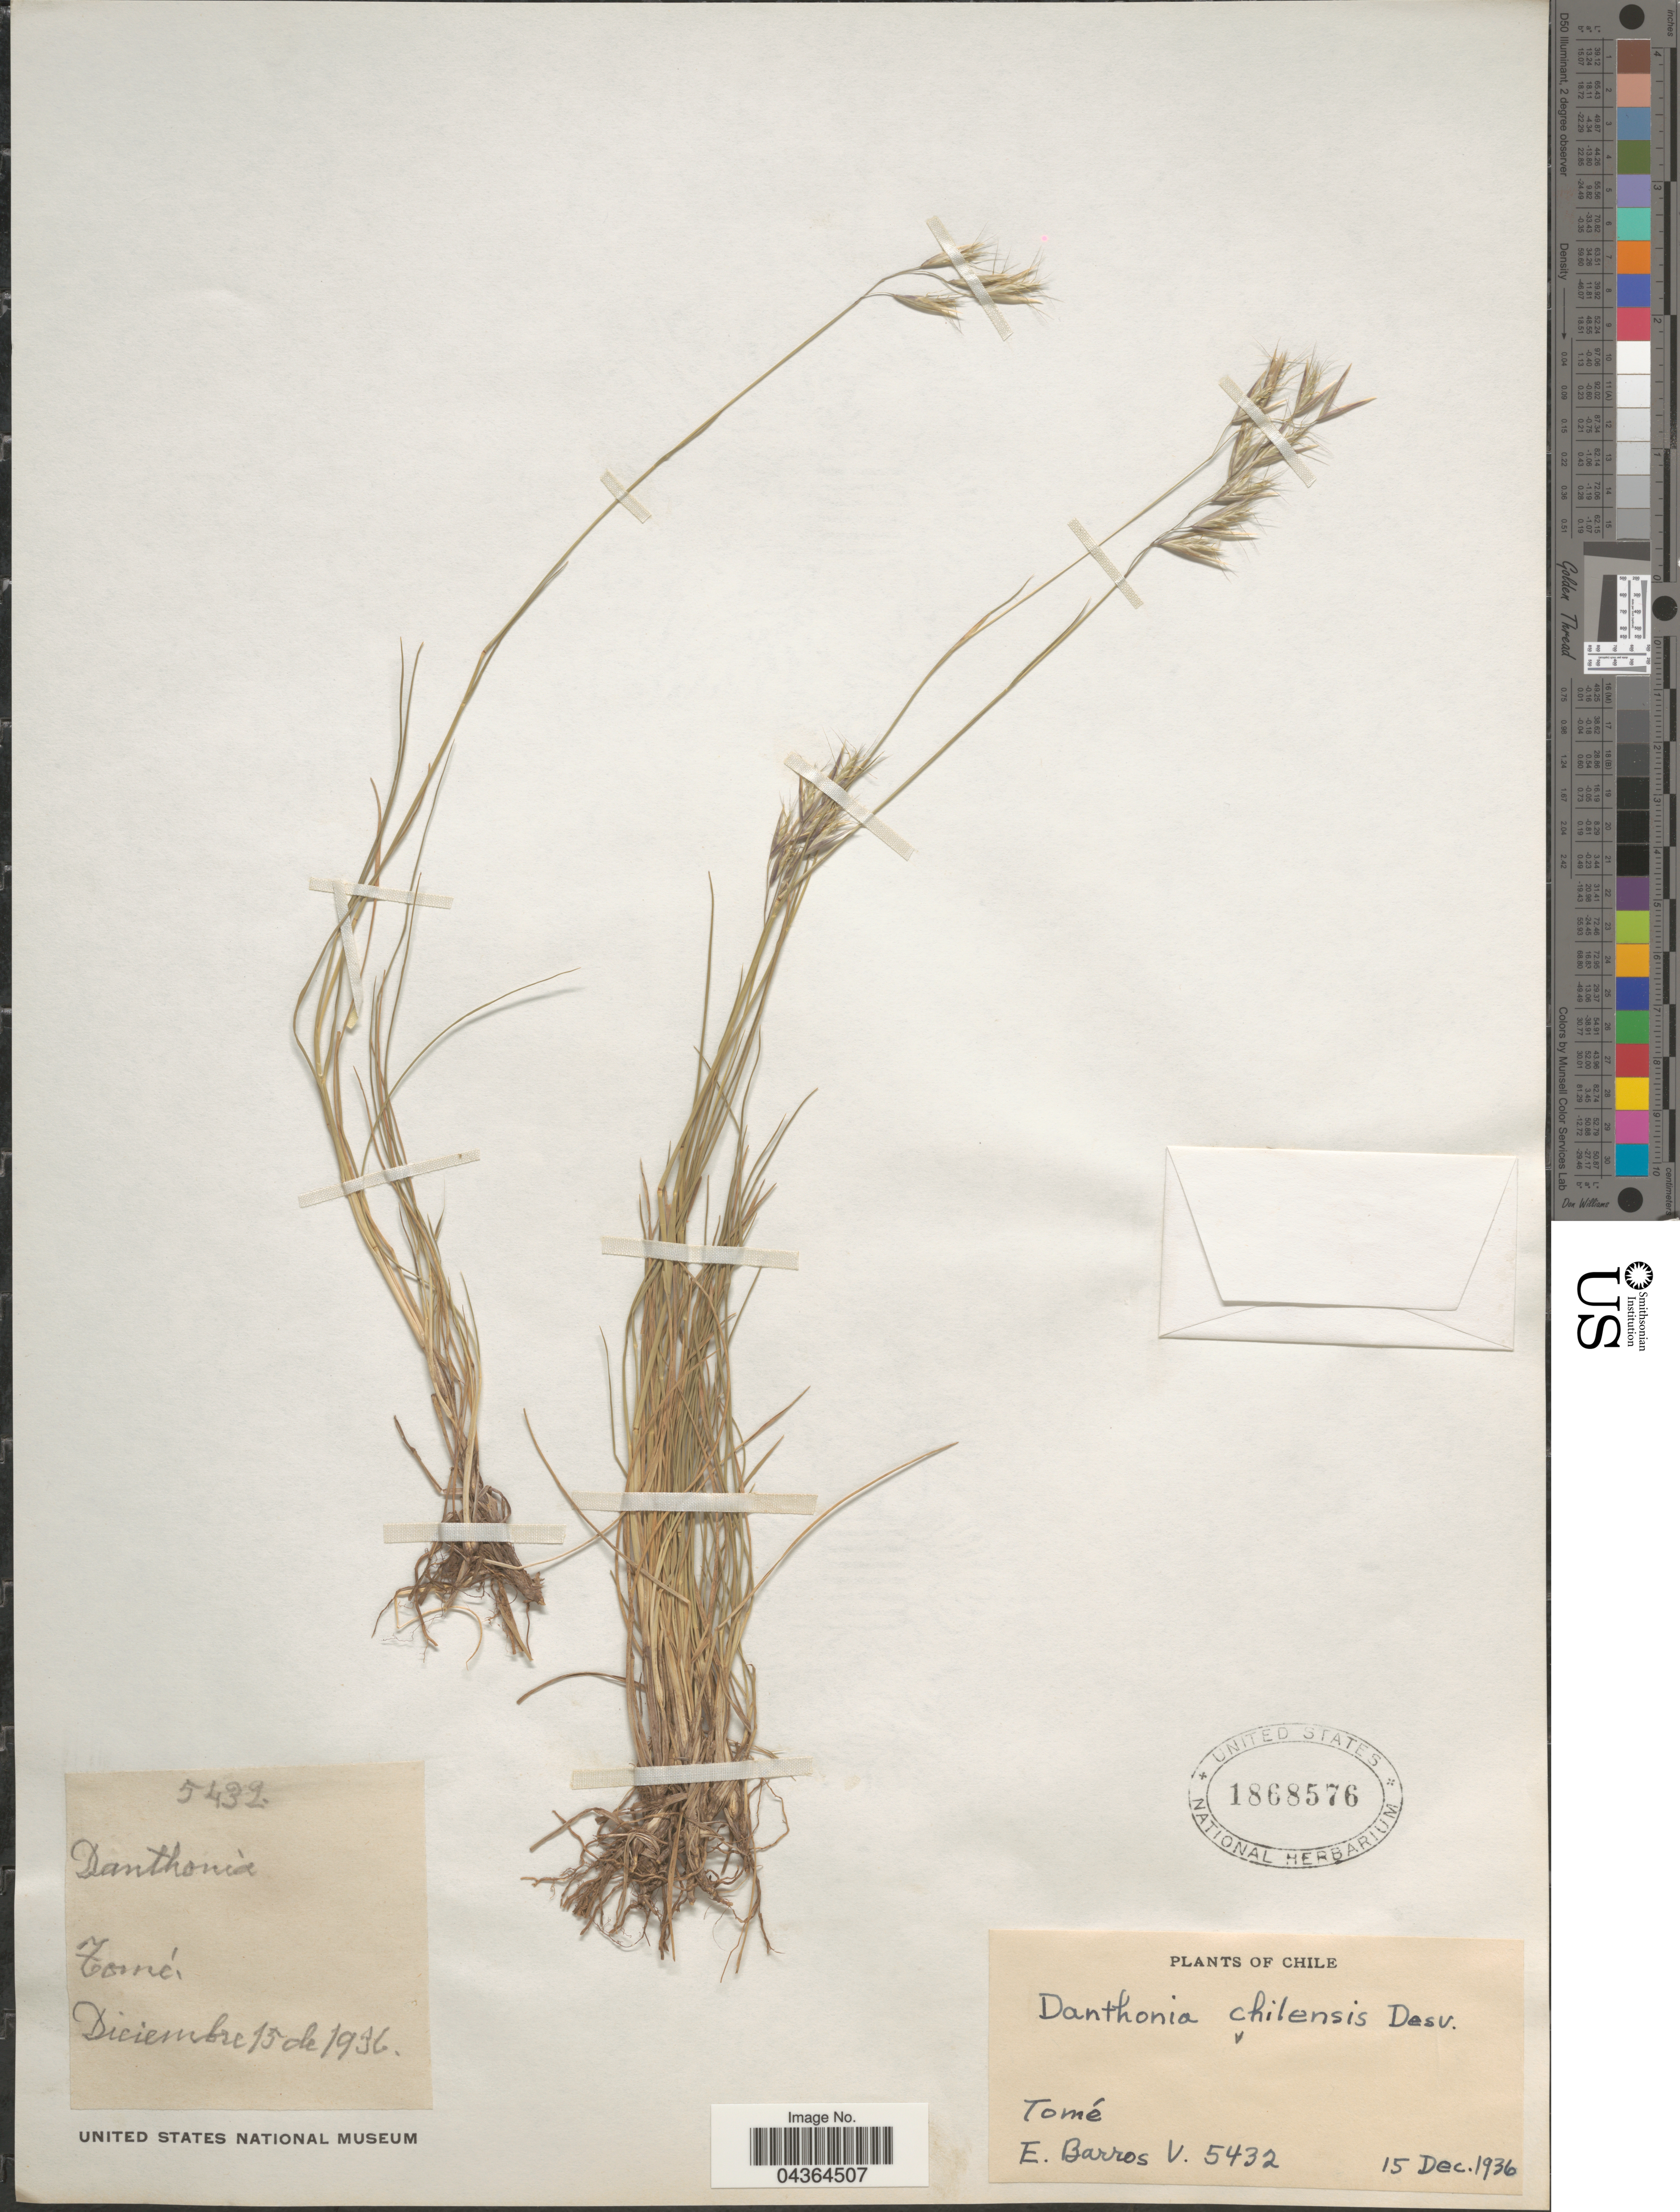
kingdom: Plantae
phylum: Tracheophyta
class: Liliopsida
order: Poales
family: Poaceae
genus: Danthonia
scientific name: Danthonia chilensis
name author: É. Desv.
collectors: E. Barros V.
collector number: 5432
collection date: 1936-12-15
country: Chile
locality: Tomé.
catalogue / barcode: US 1868576